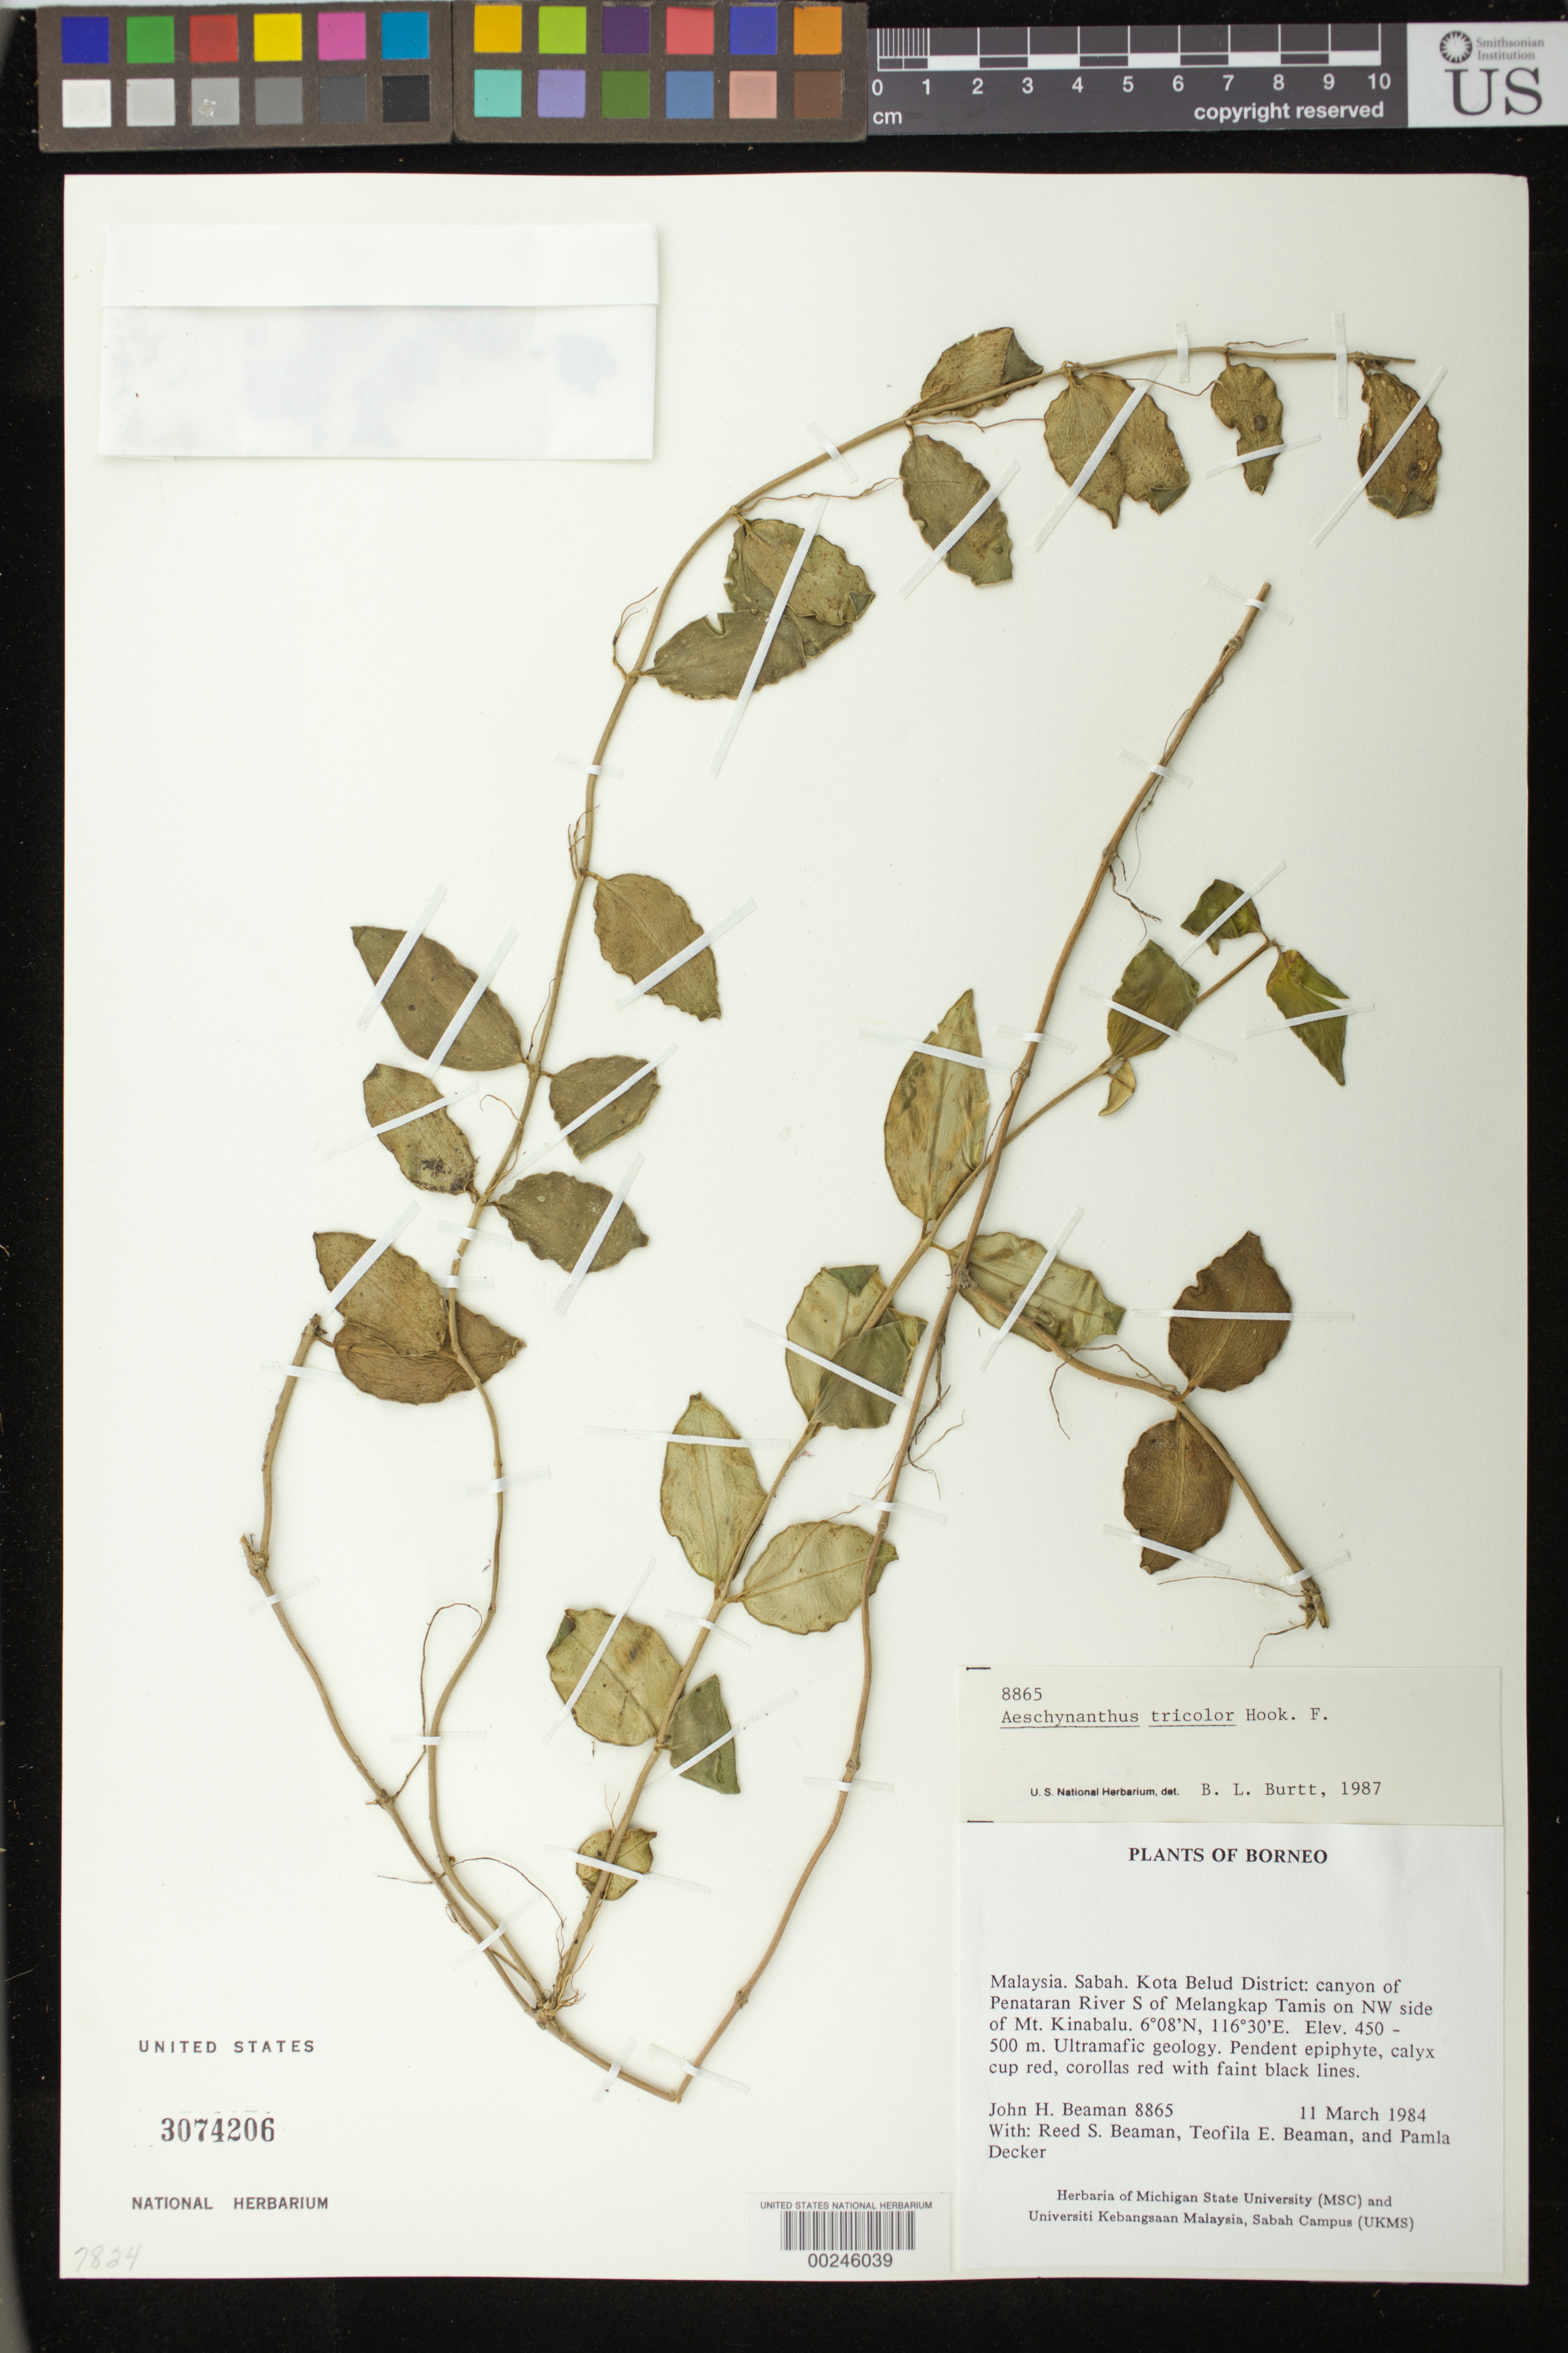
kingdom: Plantae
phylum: Tracheophyta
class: Magnoliopsida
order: Lamiales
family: Gesneriaceae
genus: Aeschynanthus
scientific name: Aeschynanthus tricolor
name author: Hook.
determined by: Burtt, B. L.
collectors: J. H. Beaman, R. S. Beaman, T. E. Beaman & P. Decker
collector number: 8865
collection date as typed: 11 Mar 1984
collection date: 1984-03-11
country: Malaysia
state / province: Sabah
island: Borneo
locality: Kota belud dist, canyon of penataran river s of melangkap tamis on nw side of mt kinabalu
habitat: Ultramafic geology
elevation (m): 450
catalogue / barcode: US 3074206